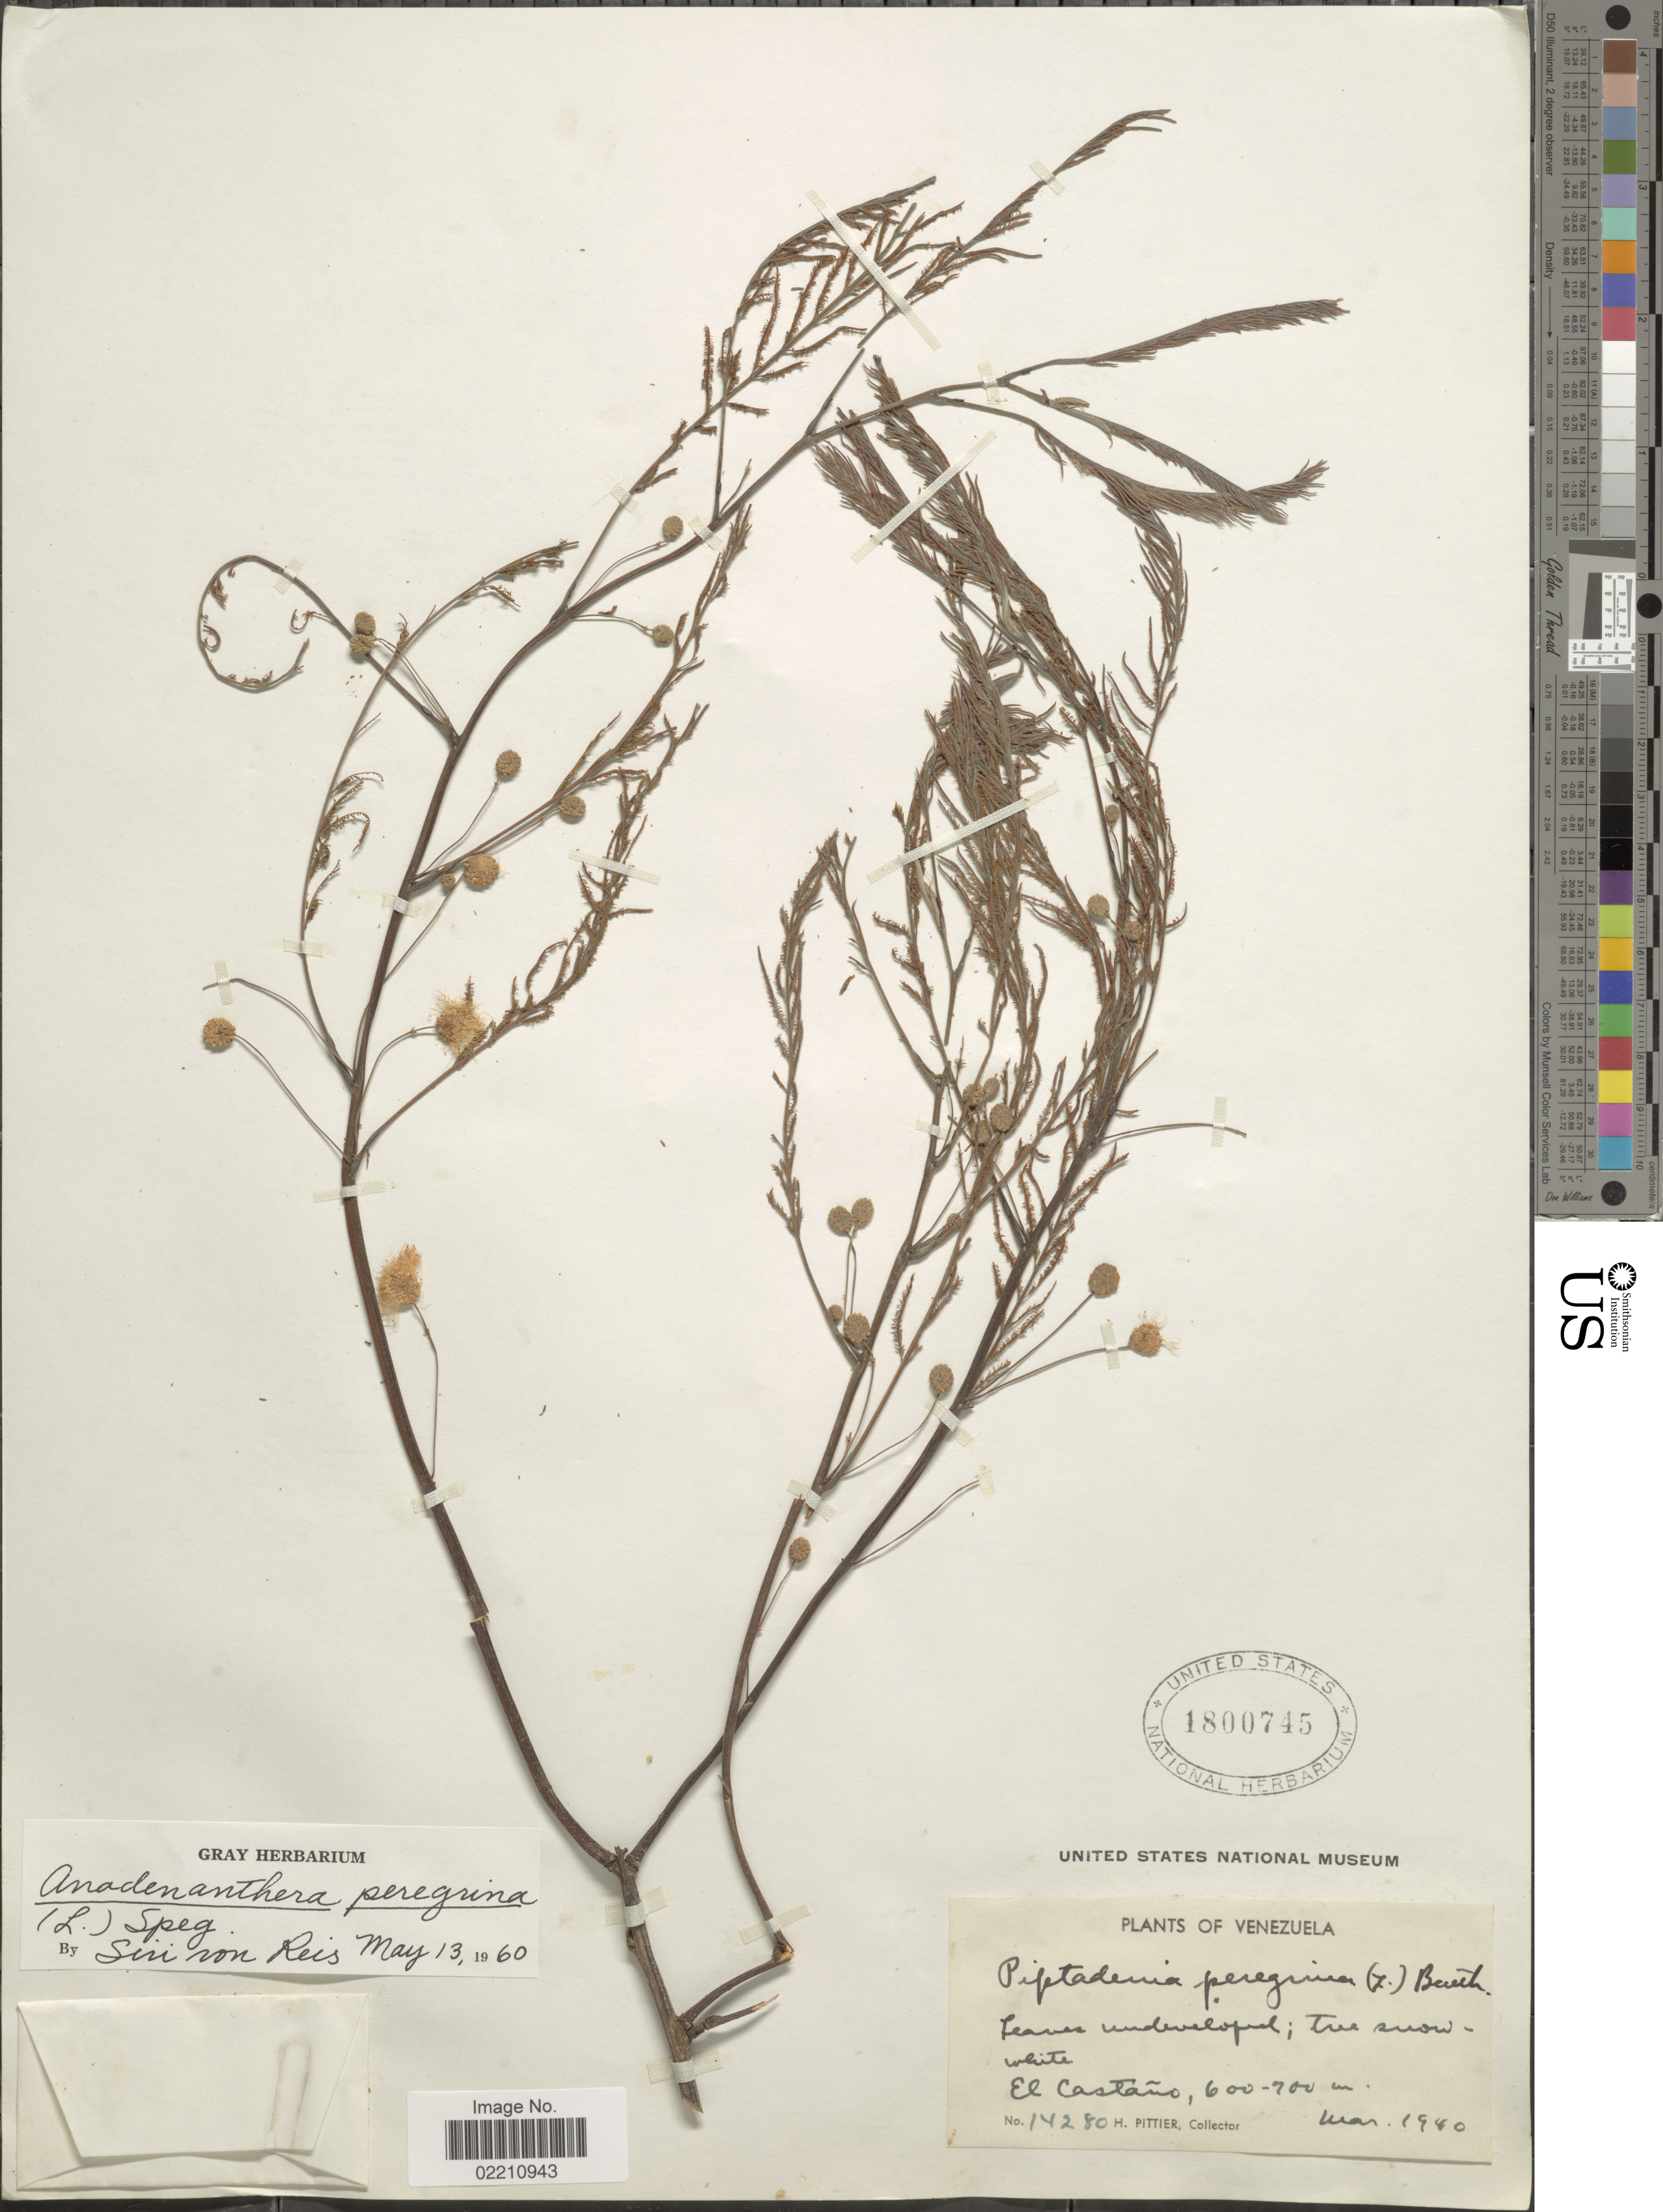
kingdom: Plantae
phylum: Tracheophyta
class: Magnoliopsida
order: Fabales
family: Fabaceae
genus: Anadenanthera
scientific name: Anadenanthera peregrina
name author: (L.) Speg.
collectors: H. F. Pittier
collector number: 14280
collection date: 1940-03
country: Venezuela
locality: El Castaño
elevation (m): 600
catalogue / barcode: US 1800745